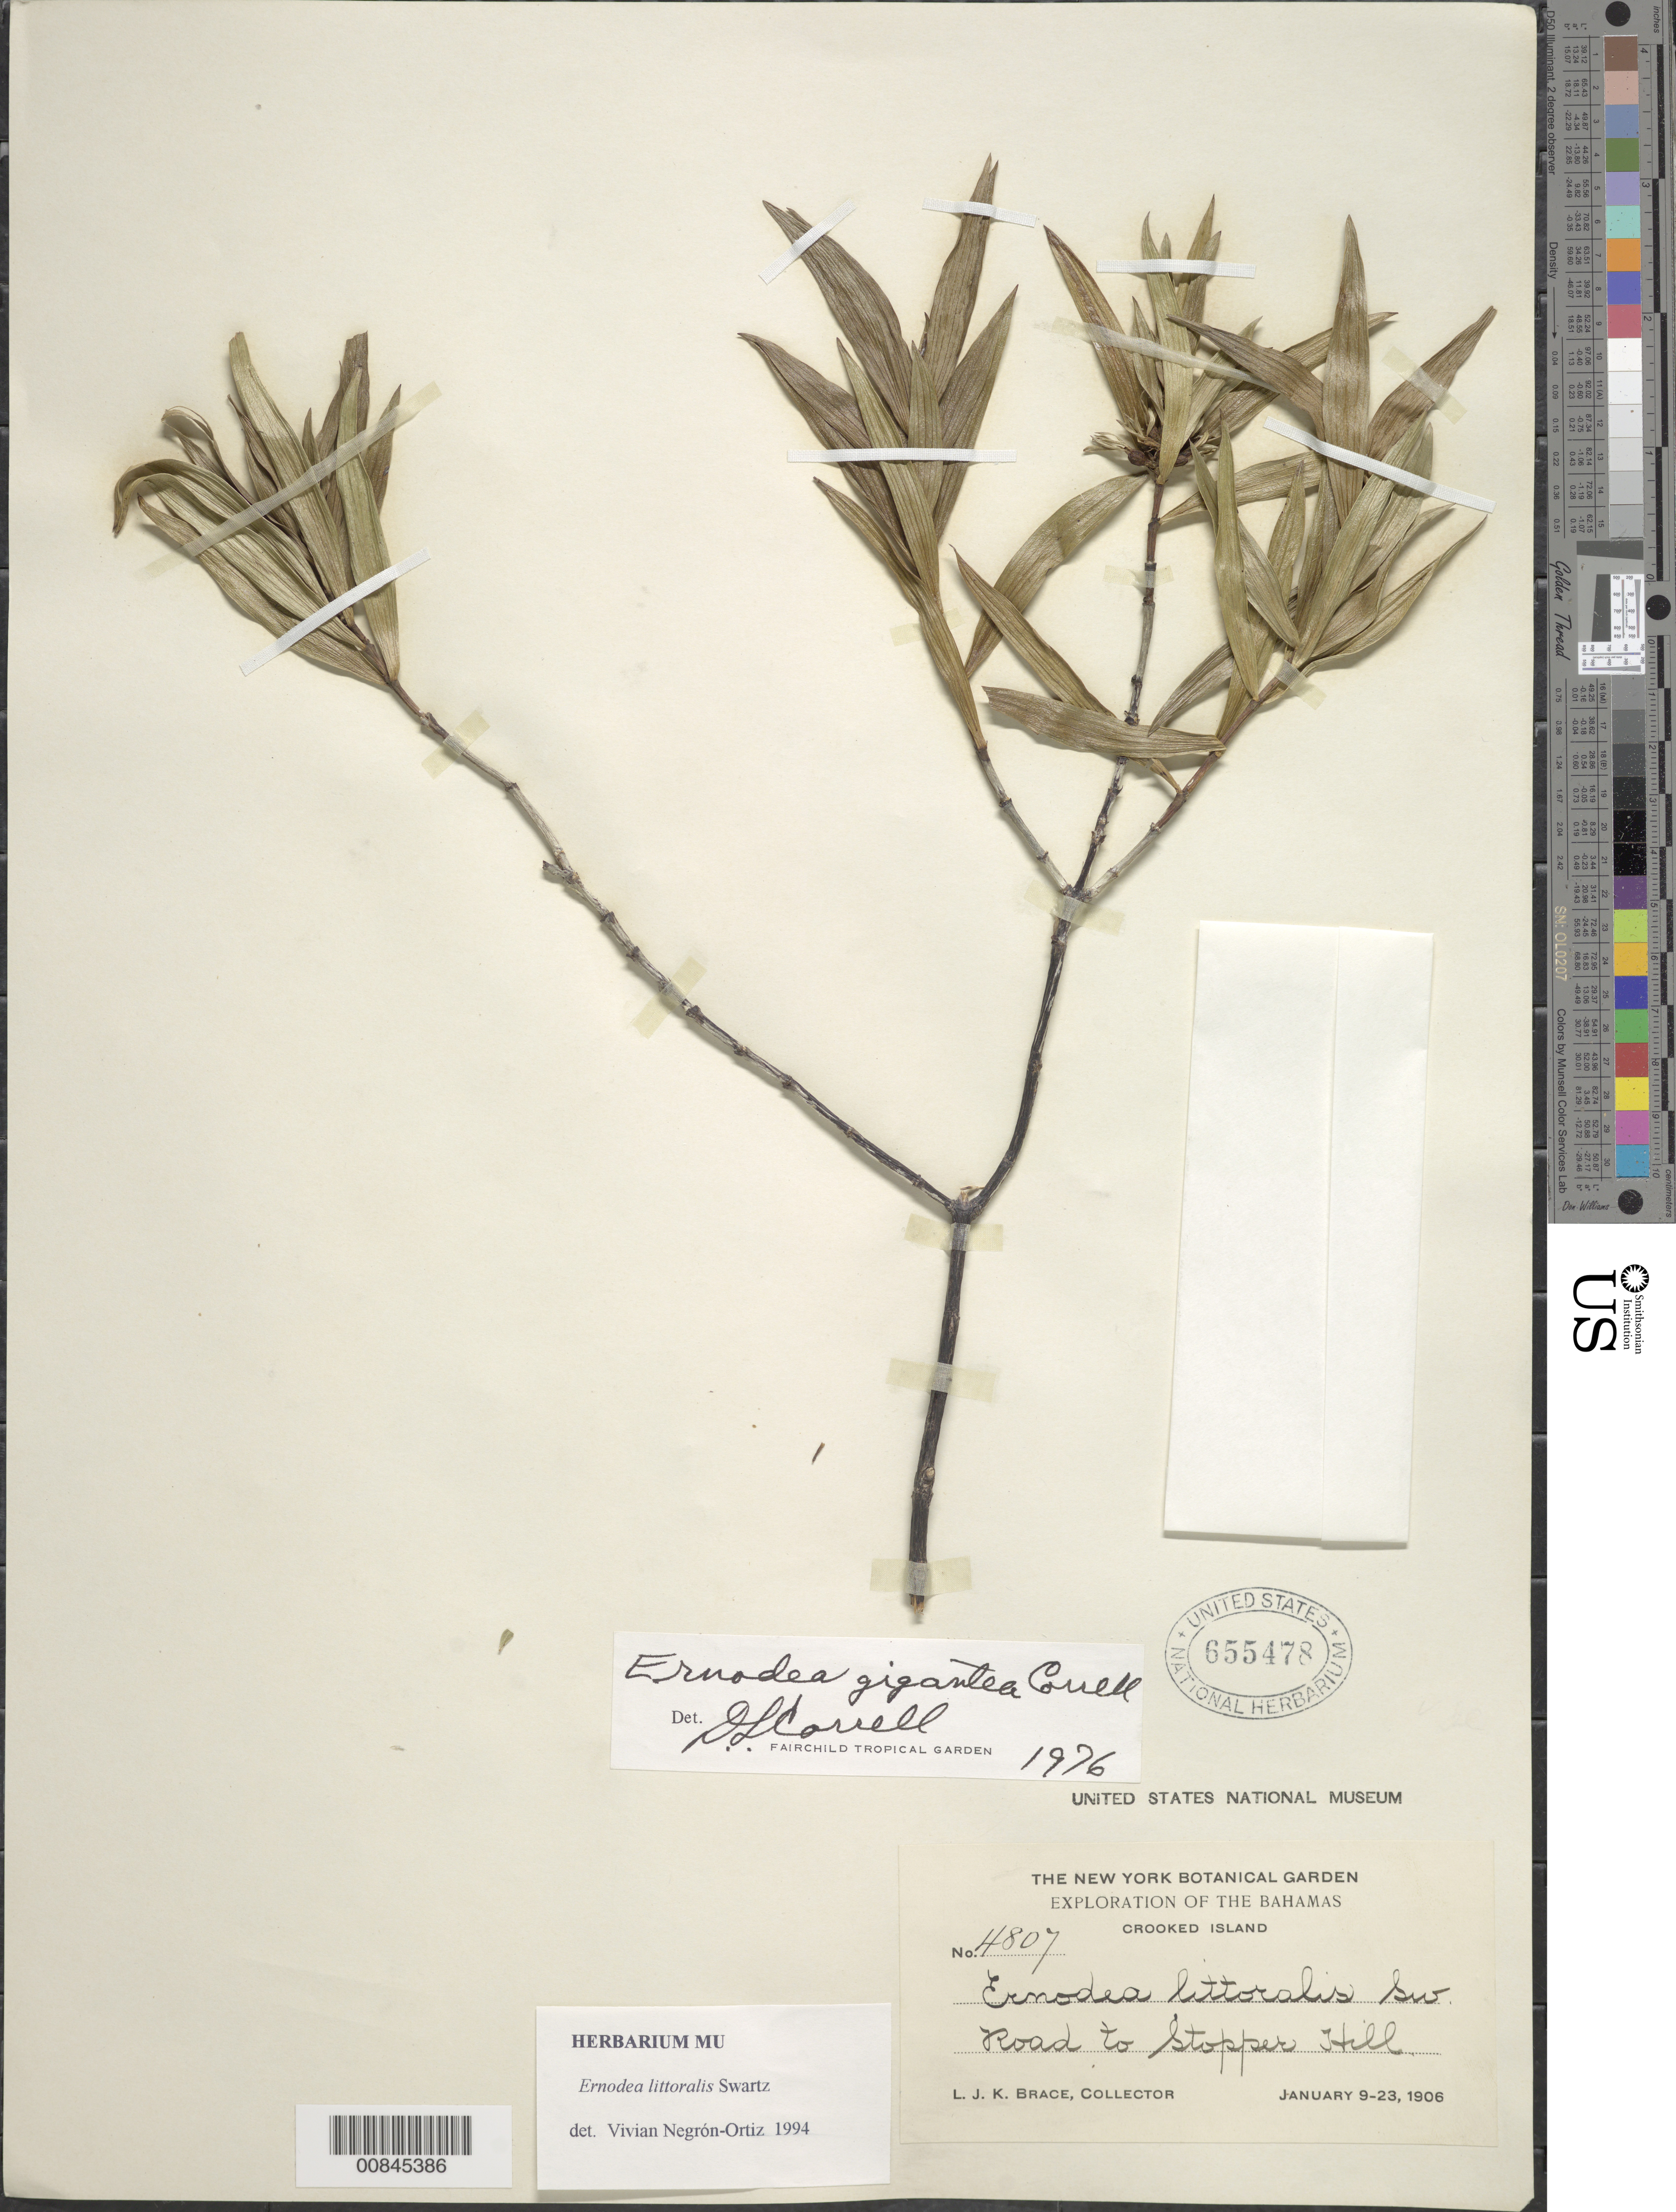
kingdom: Plantae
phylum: Tracheophyta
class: Magnoliopsida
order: Gentianales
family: Rubiaceae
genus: Ernodea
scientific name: Ernodea littoralis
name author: Sw.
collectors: L. J. K. Brace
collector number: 4807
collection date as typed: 09 Jan 1906 to 23 Jan 1906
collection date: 1906-01-09/1906-01-23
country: Bahamas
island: Crooked Island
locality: Crooked Island. Road to Stopper Hill.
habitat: Along road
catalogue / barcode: US 655478